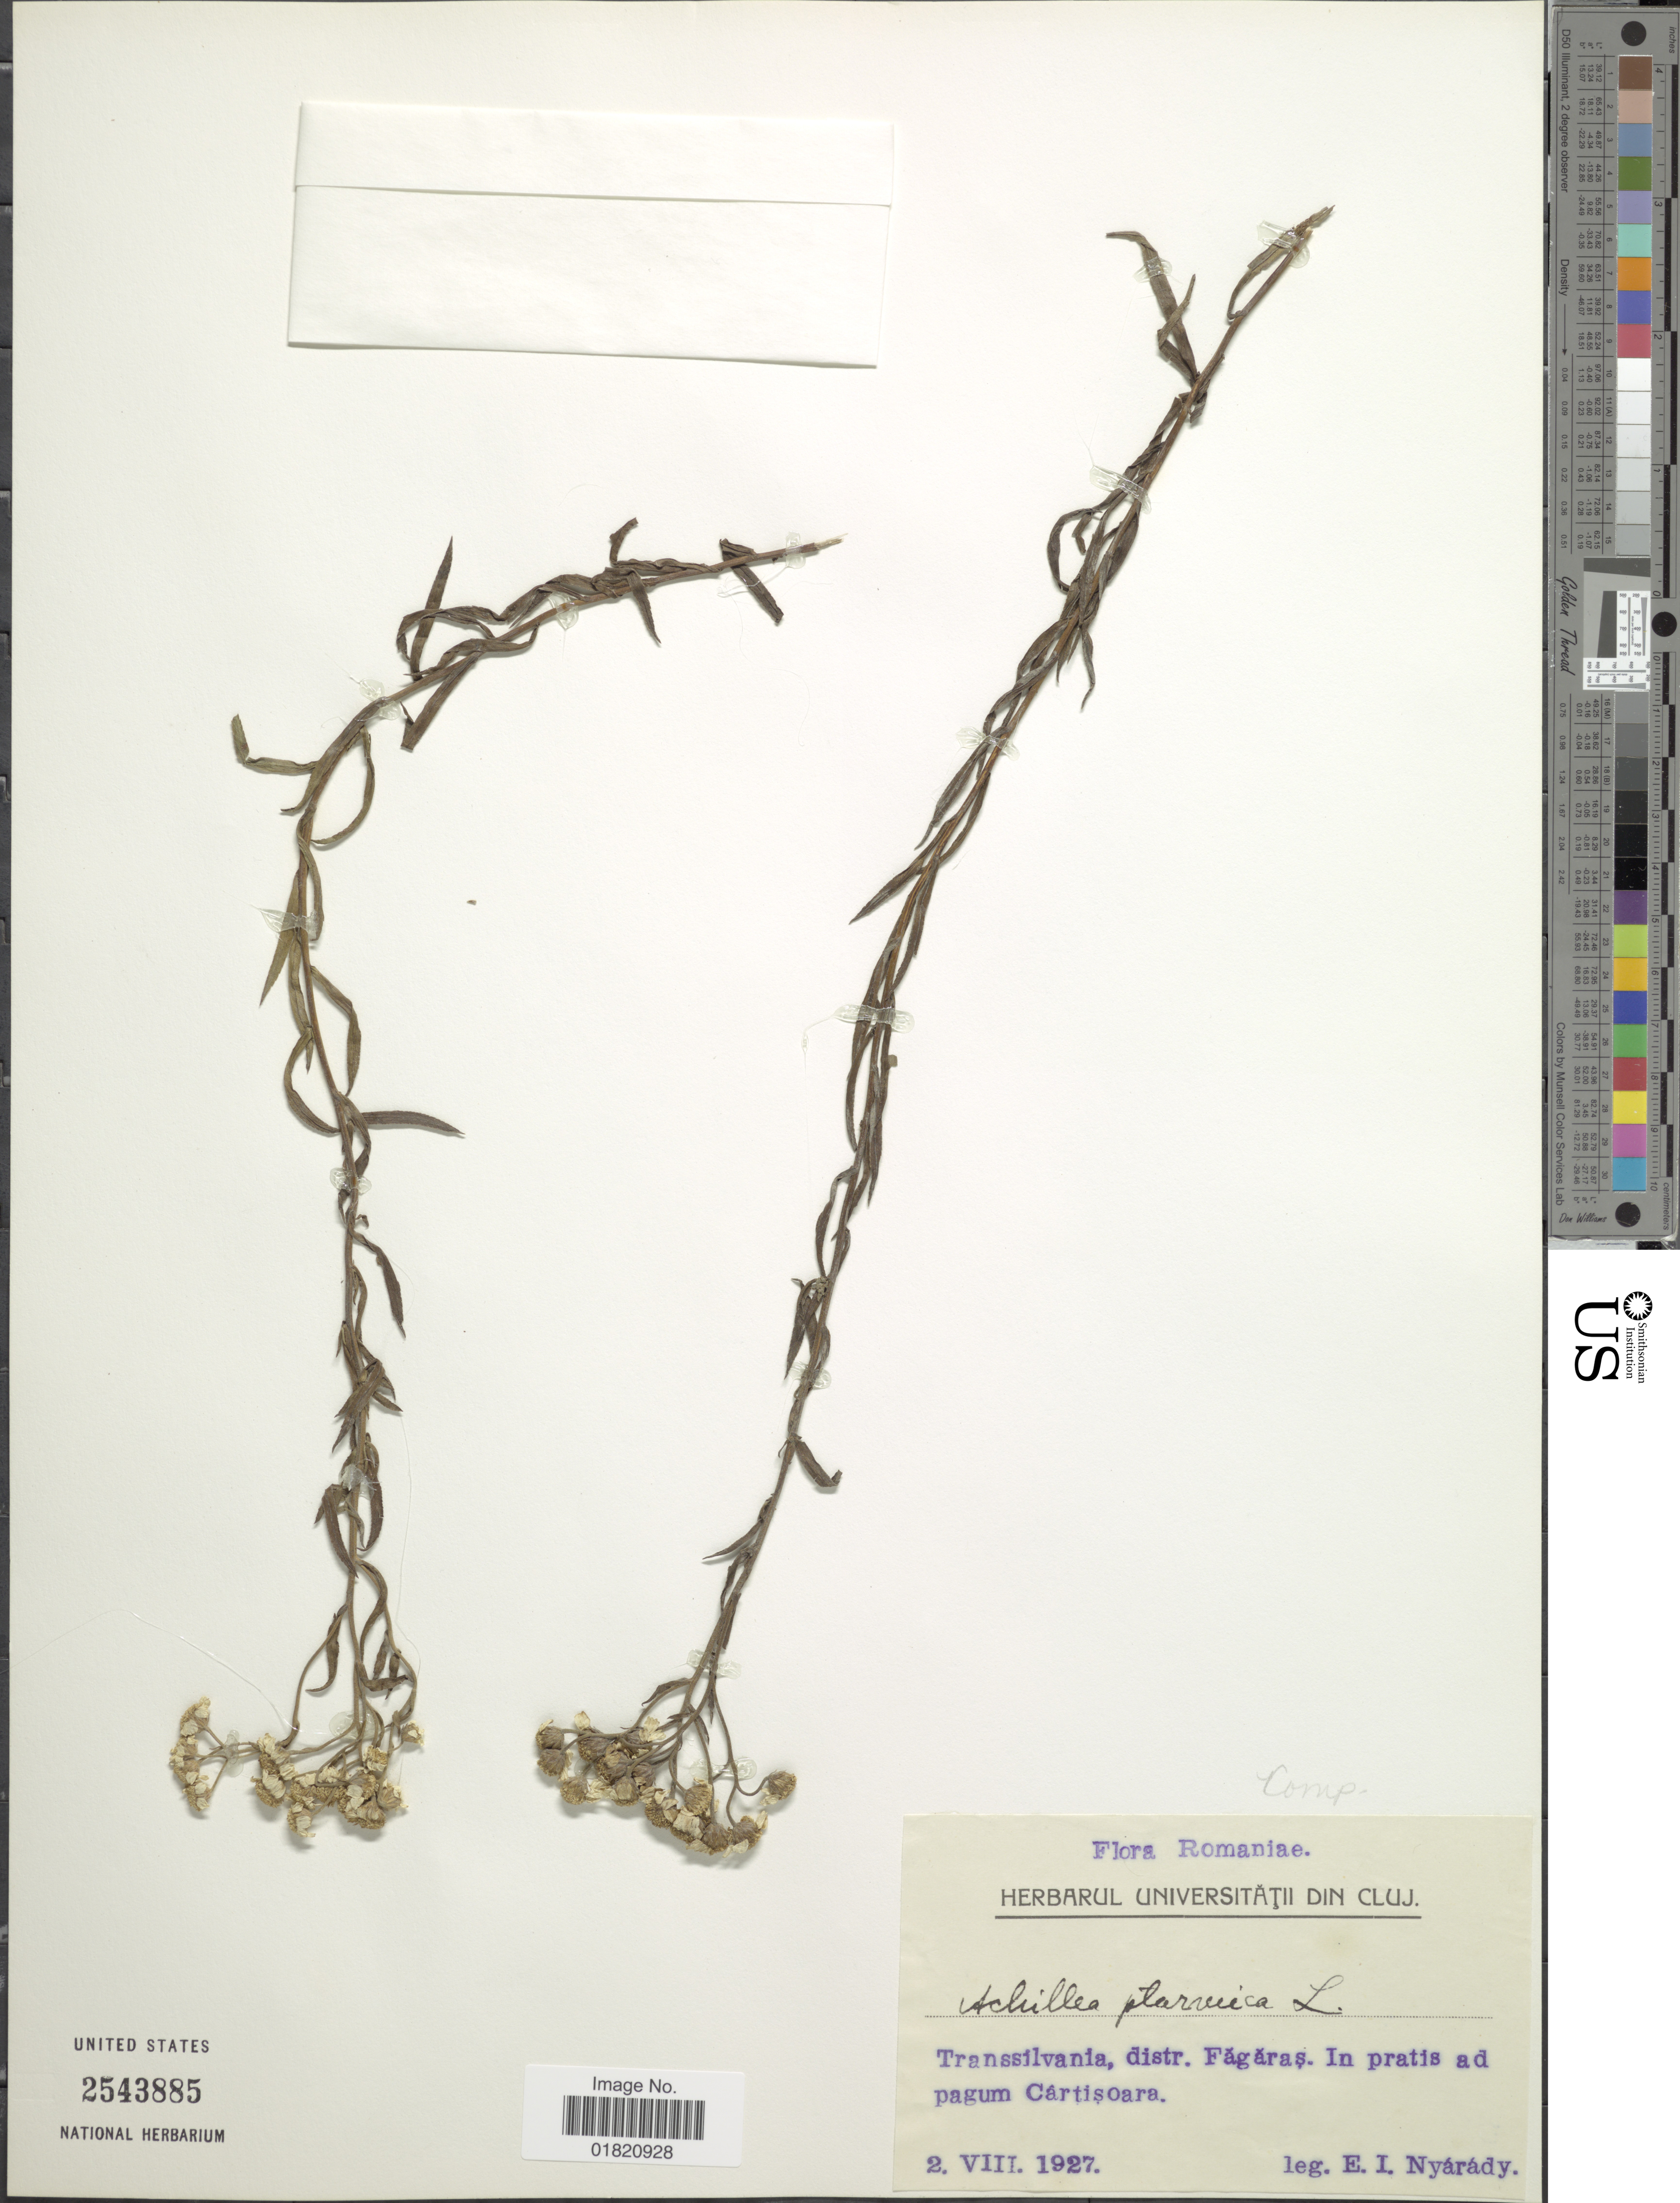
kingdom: Plantae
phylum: Tracheophyta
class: Magnoliopsida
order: Asterales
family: Asteraceae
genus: Achillea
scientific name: Achillea ptarmica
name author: L.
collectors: E. Nyárády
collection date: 1927-08-02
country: Romania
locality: Transsilvania, distr. Fagaras. In pratis ad pagum Cârtisoara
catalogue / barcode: US 2543885